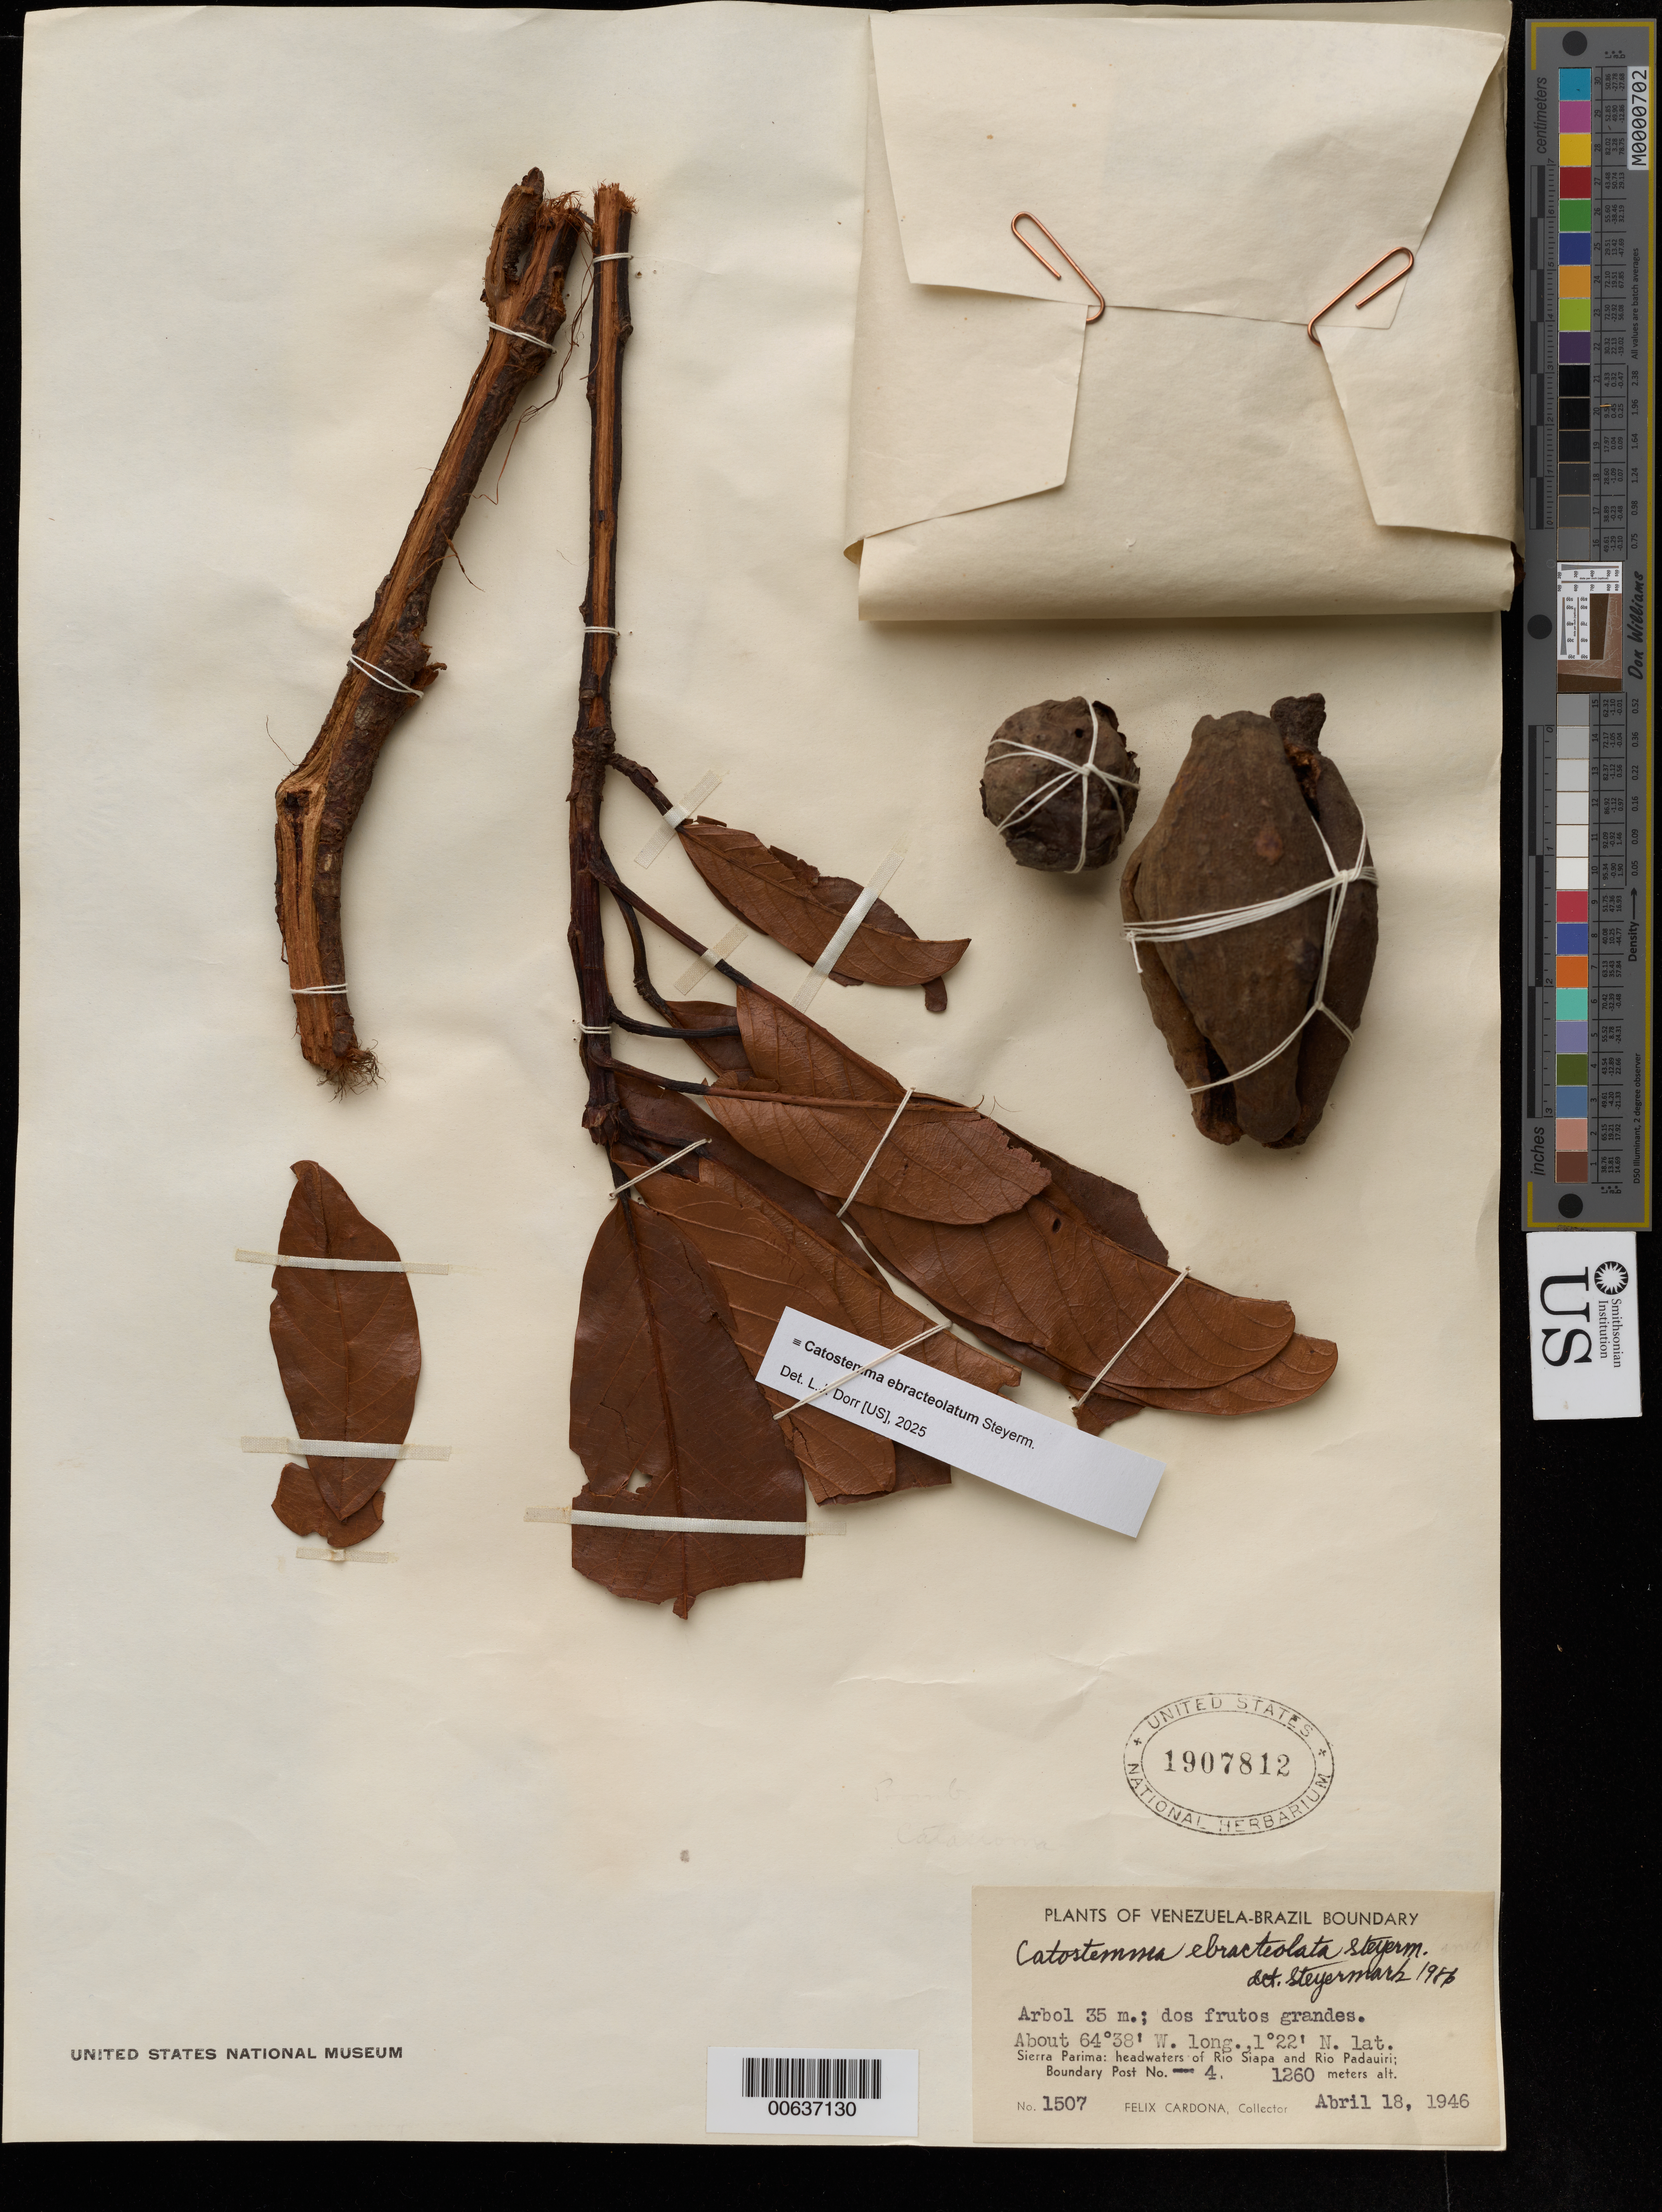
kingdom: Plantae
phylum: Tracheophyta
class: Magnoliopsida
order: Malvales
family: Malvaceae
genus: Catostemma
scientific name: Catostemma ebracteolatum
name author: Steyerm.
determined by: Steyermark, Julian A., (VEN)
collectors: F. Cardona Puig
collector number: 1507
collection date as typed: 18-Apr-46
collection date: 1946-04-18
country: Venezuela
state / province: Amazonas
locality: Sierra Parima, headwaters of Río Siapa and Río Padauiri; Boundary Post no. 4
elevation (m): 1260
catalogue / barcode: US 1907812